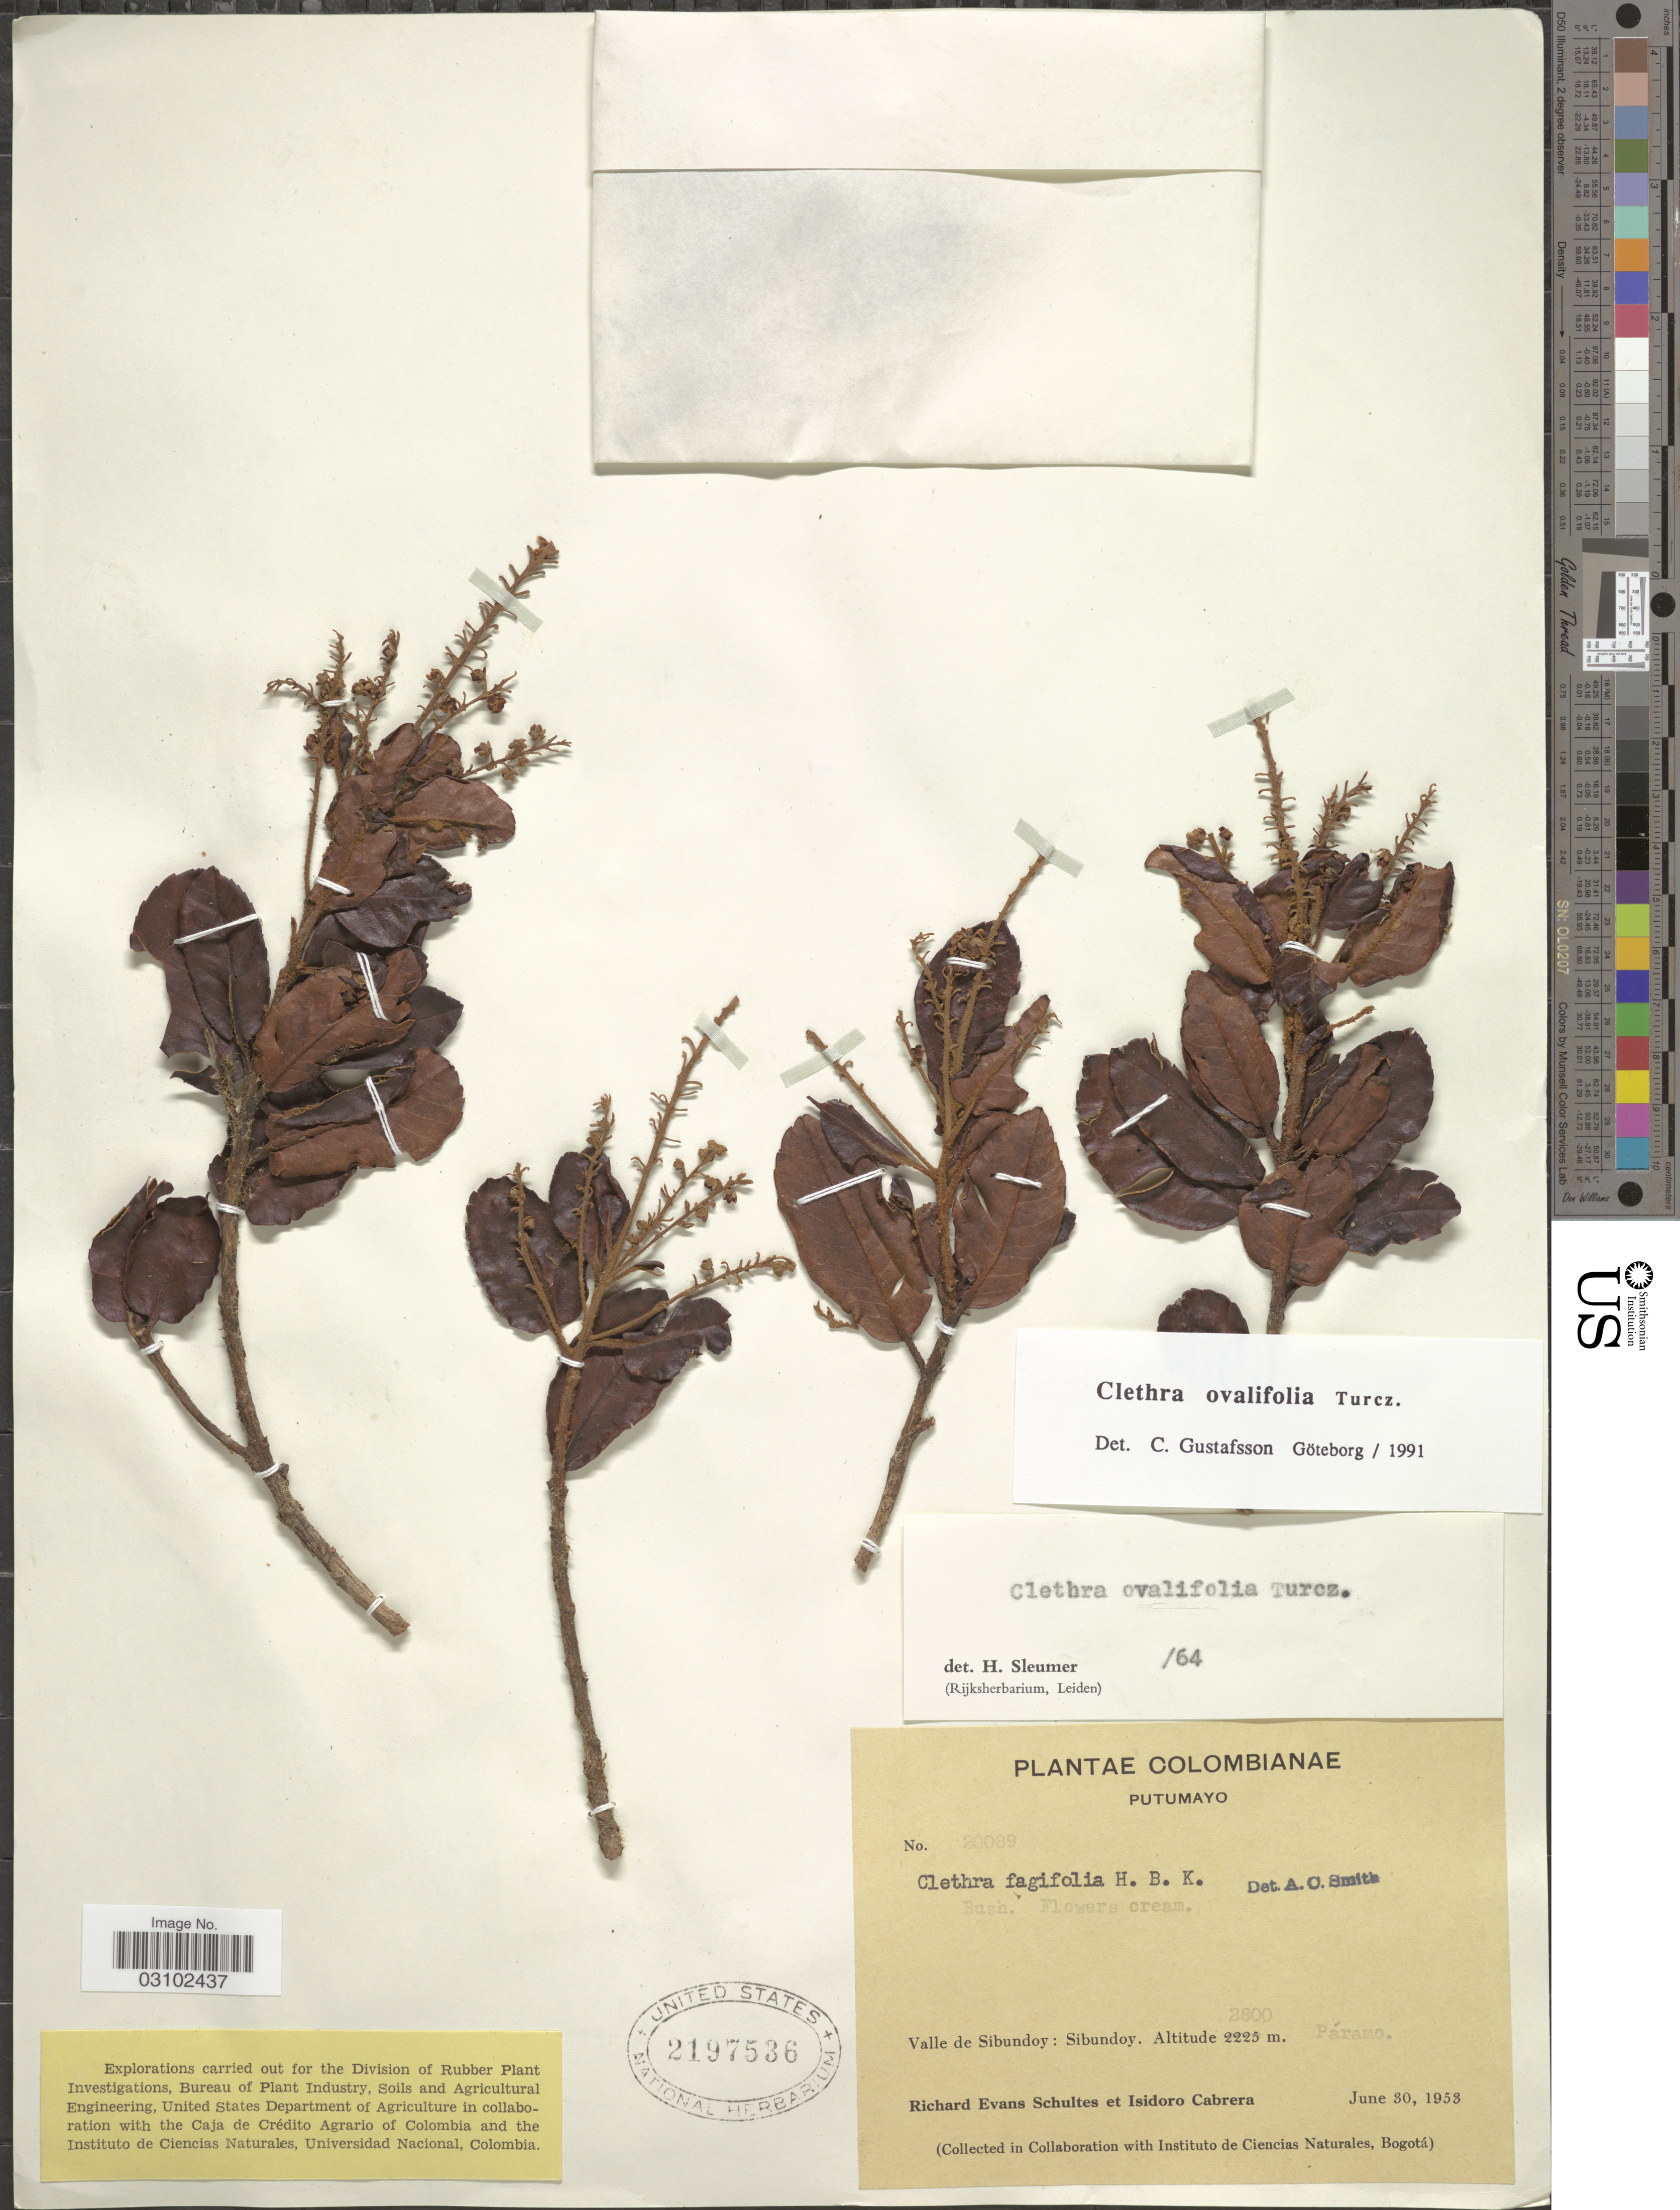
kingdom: Plantae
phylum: Tracheophyta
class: Magnoliopsida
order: Ericales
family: Clethraceae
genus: Clethra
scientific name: Clethra ovalifolia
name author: Turcz.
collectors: R. E. Schultes & I. Cabrera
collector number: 20089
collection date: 1953-06-30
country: Colombia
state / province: Putumayo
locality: Valle de Sibundoy: Sibundoy.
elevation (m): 2800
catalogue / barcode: US 2197536